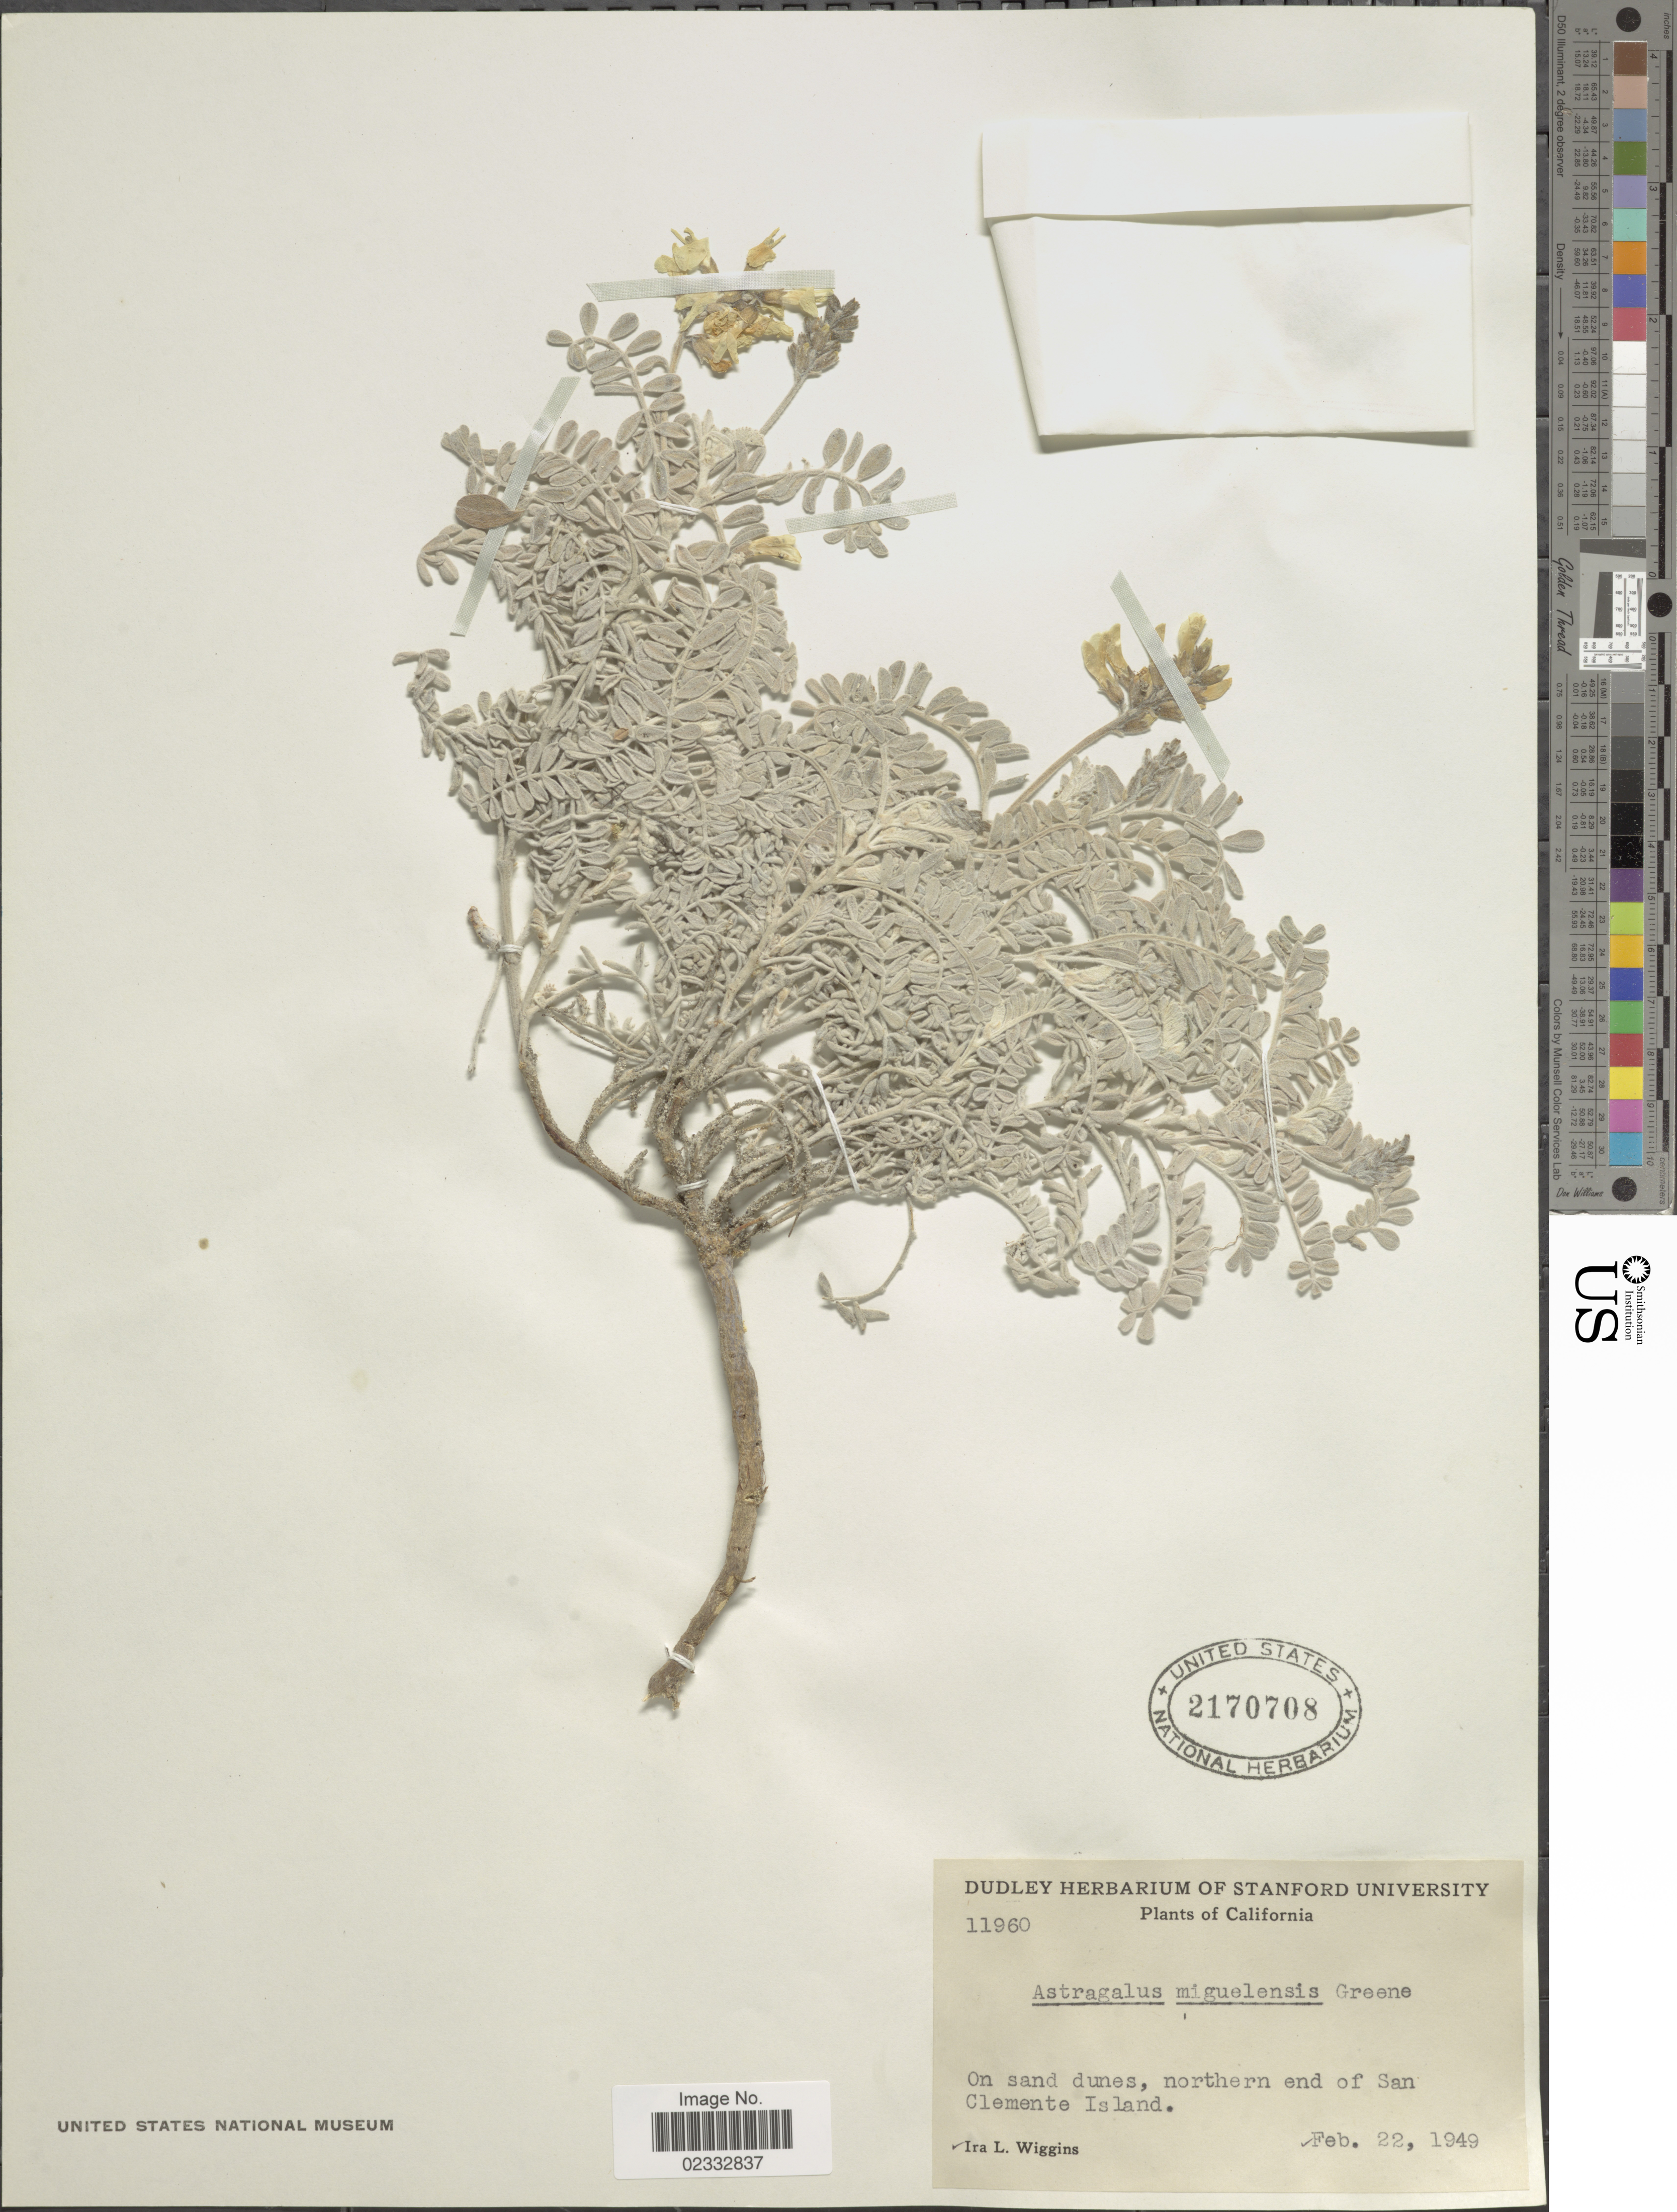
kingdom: Plantae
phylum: Tracheophyta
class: Magnoliopsida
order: Fabales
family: Fabaceae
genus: Astragalus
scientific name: Astragalus miguelensis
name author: Greene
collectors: I. L. Wiggins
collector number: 11960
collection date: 1949-02-22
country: United States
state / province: California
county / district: Los Angeles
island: San Clemente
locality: On sand dunes, northern end of San Clemente Island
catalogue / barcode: US 2170708